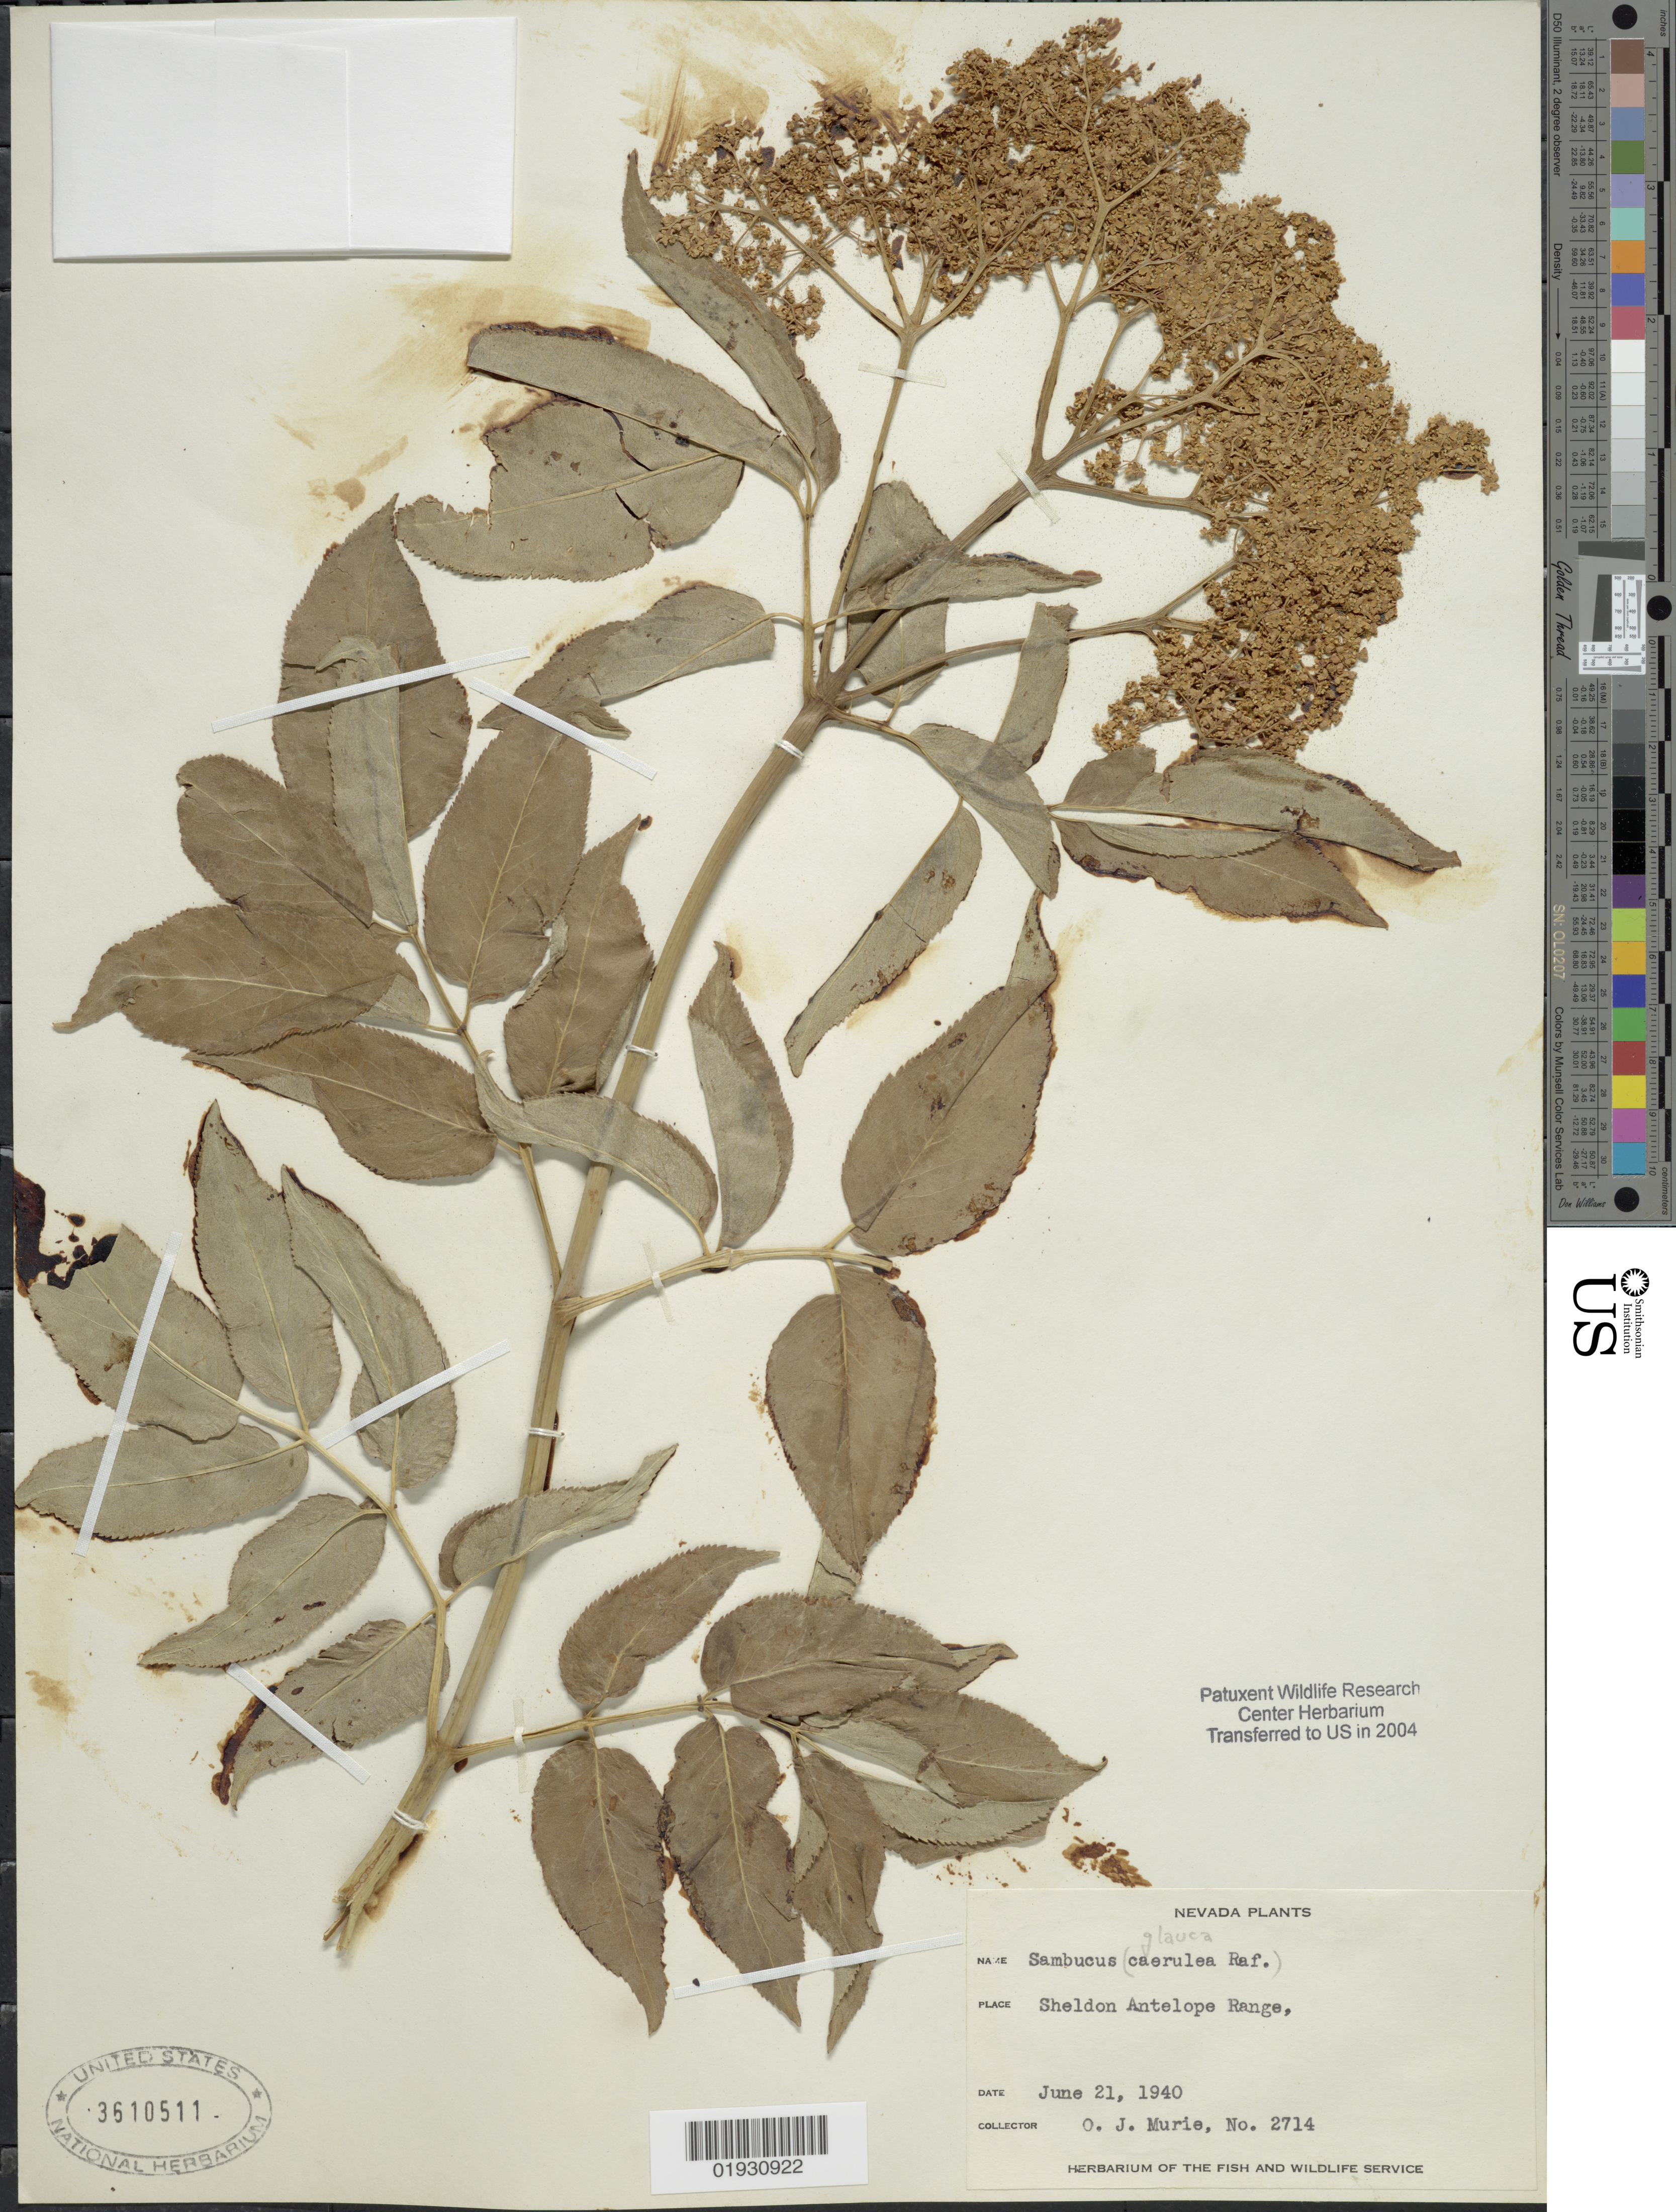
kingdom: Plantae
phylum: Tracheophyta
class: Magnoliopsida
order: Dipsacales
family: Viburnaceae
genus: Sambucus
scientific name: Sambucus glauca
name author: Nutt.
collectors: O. Murie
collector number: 2714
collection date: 1940-06-21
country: United States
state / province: Nevada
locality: Sheldon Antelope Range.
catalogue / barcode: US 3610511